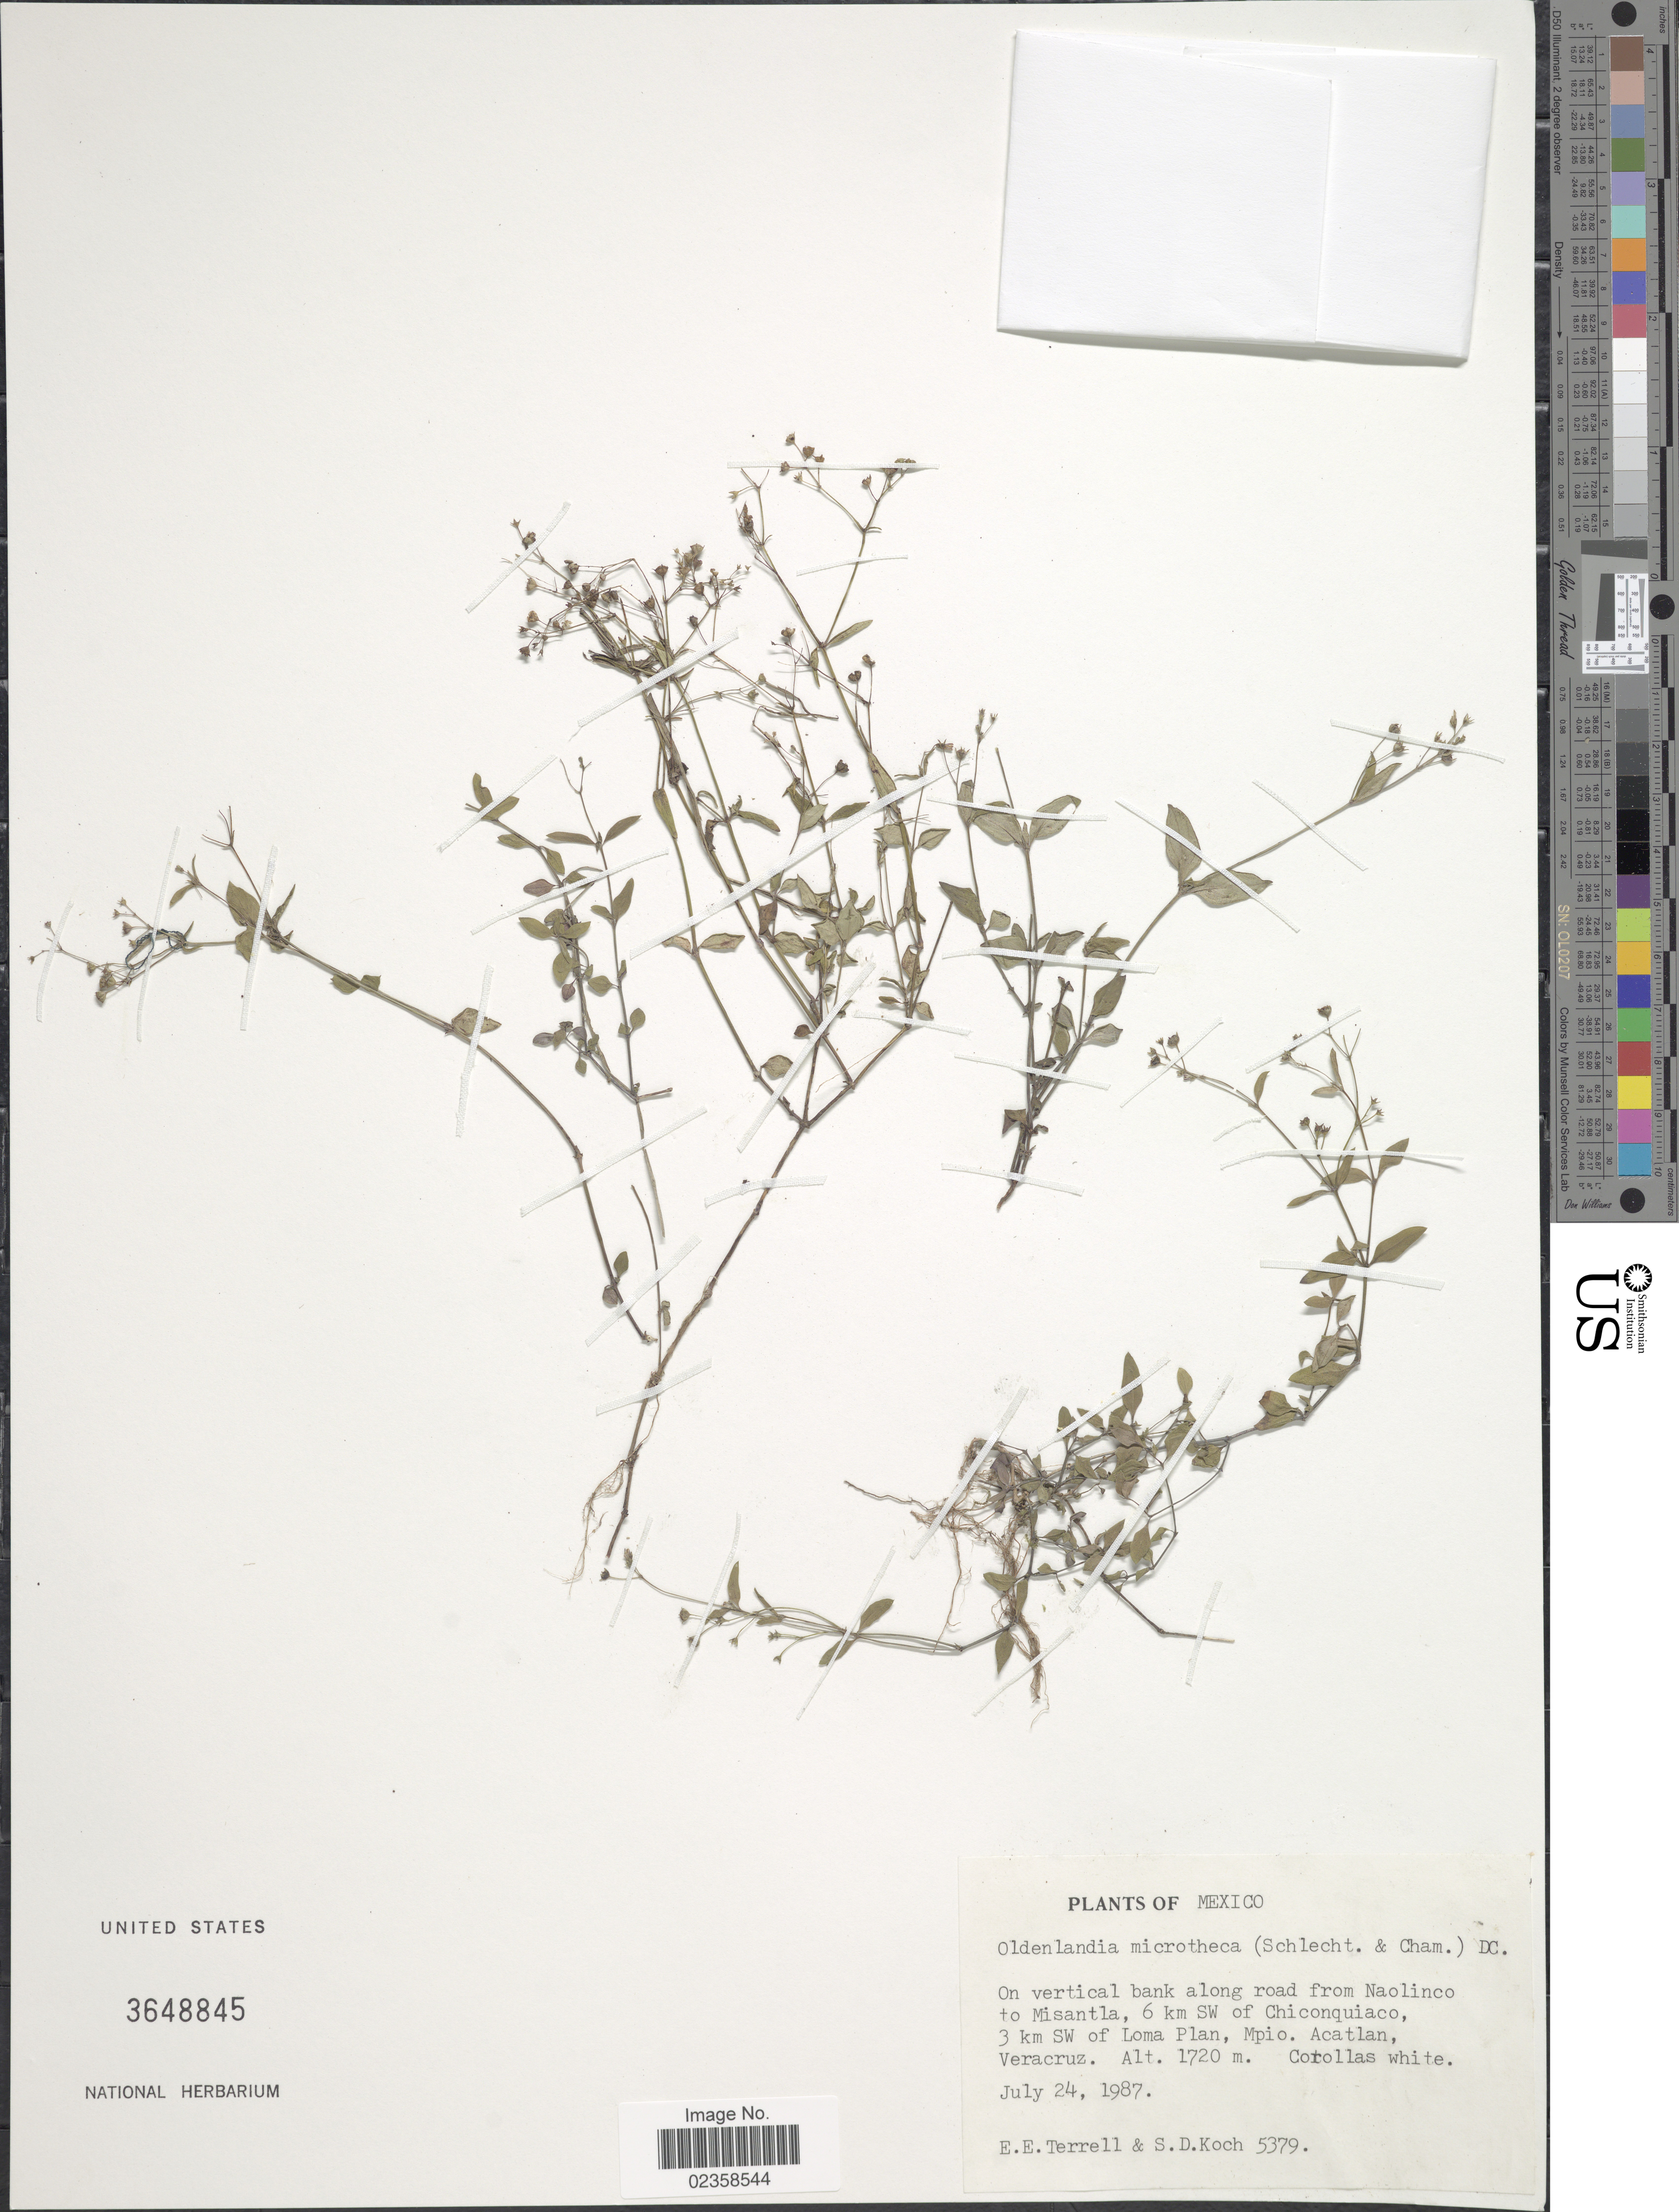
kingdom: Plantae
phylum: Tracheophyta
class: Magnoliopsida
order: Gentianales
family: Rubiaceae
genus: Oldenlandia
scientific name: Oldenlandia microtheca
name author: (Cham. & Schltdl.) DC.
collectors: E. E. Terrell & S. D. Koch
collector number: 5379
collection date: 1987-07-24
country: Mexico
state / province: Veracruz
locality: On vertical bank along road from Naolinco to Misantla, 6 km SW of Chiconquiaco, 3 km SW of Loma Plan, Mpio. Acatlan, Veracruz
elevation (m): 1720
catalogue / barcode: US 3648845